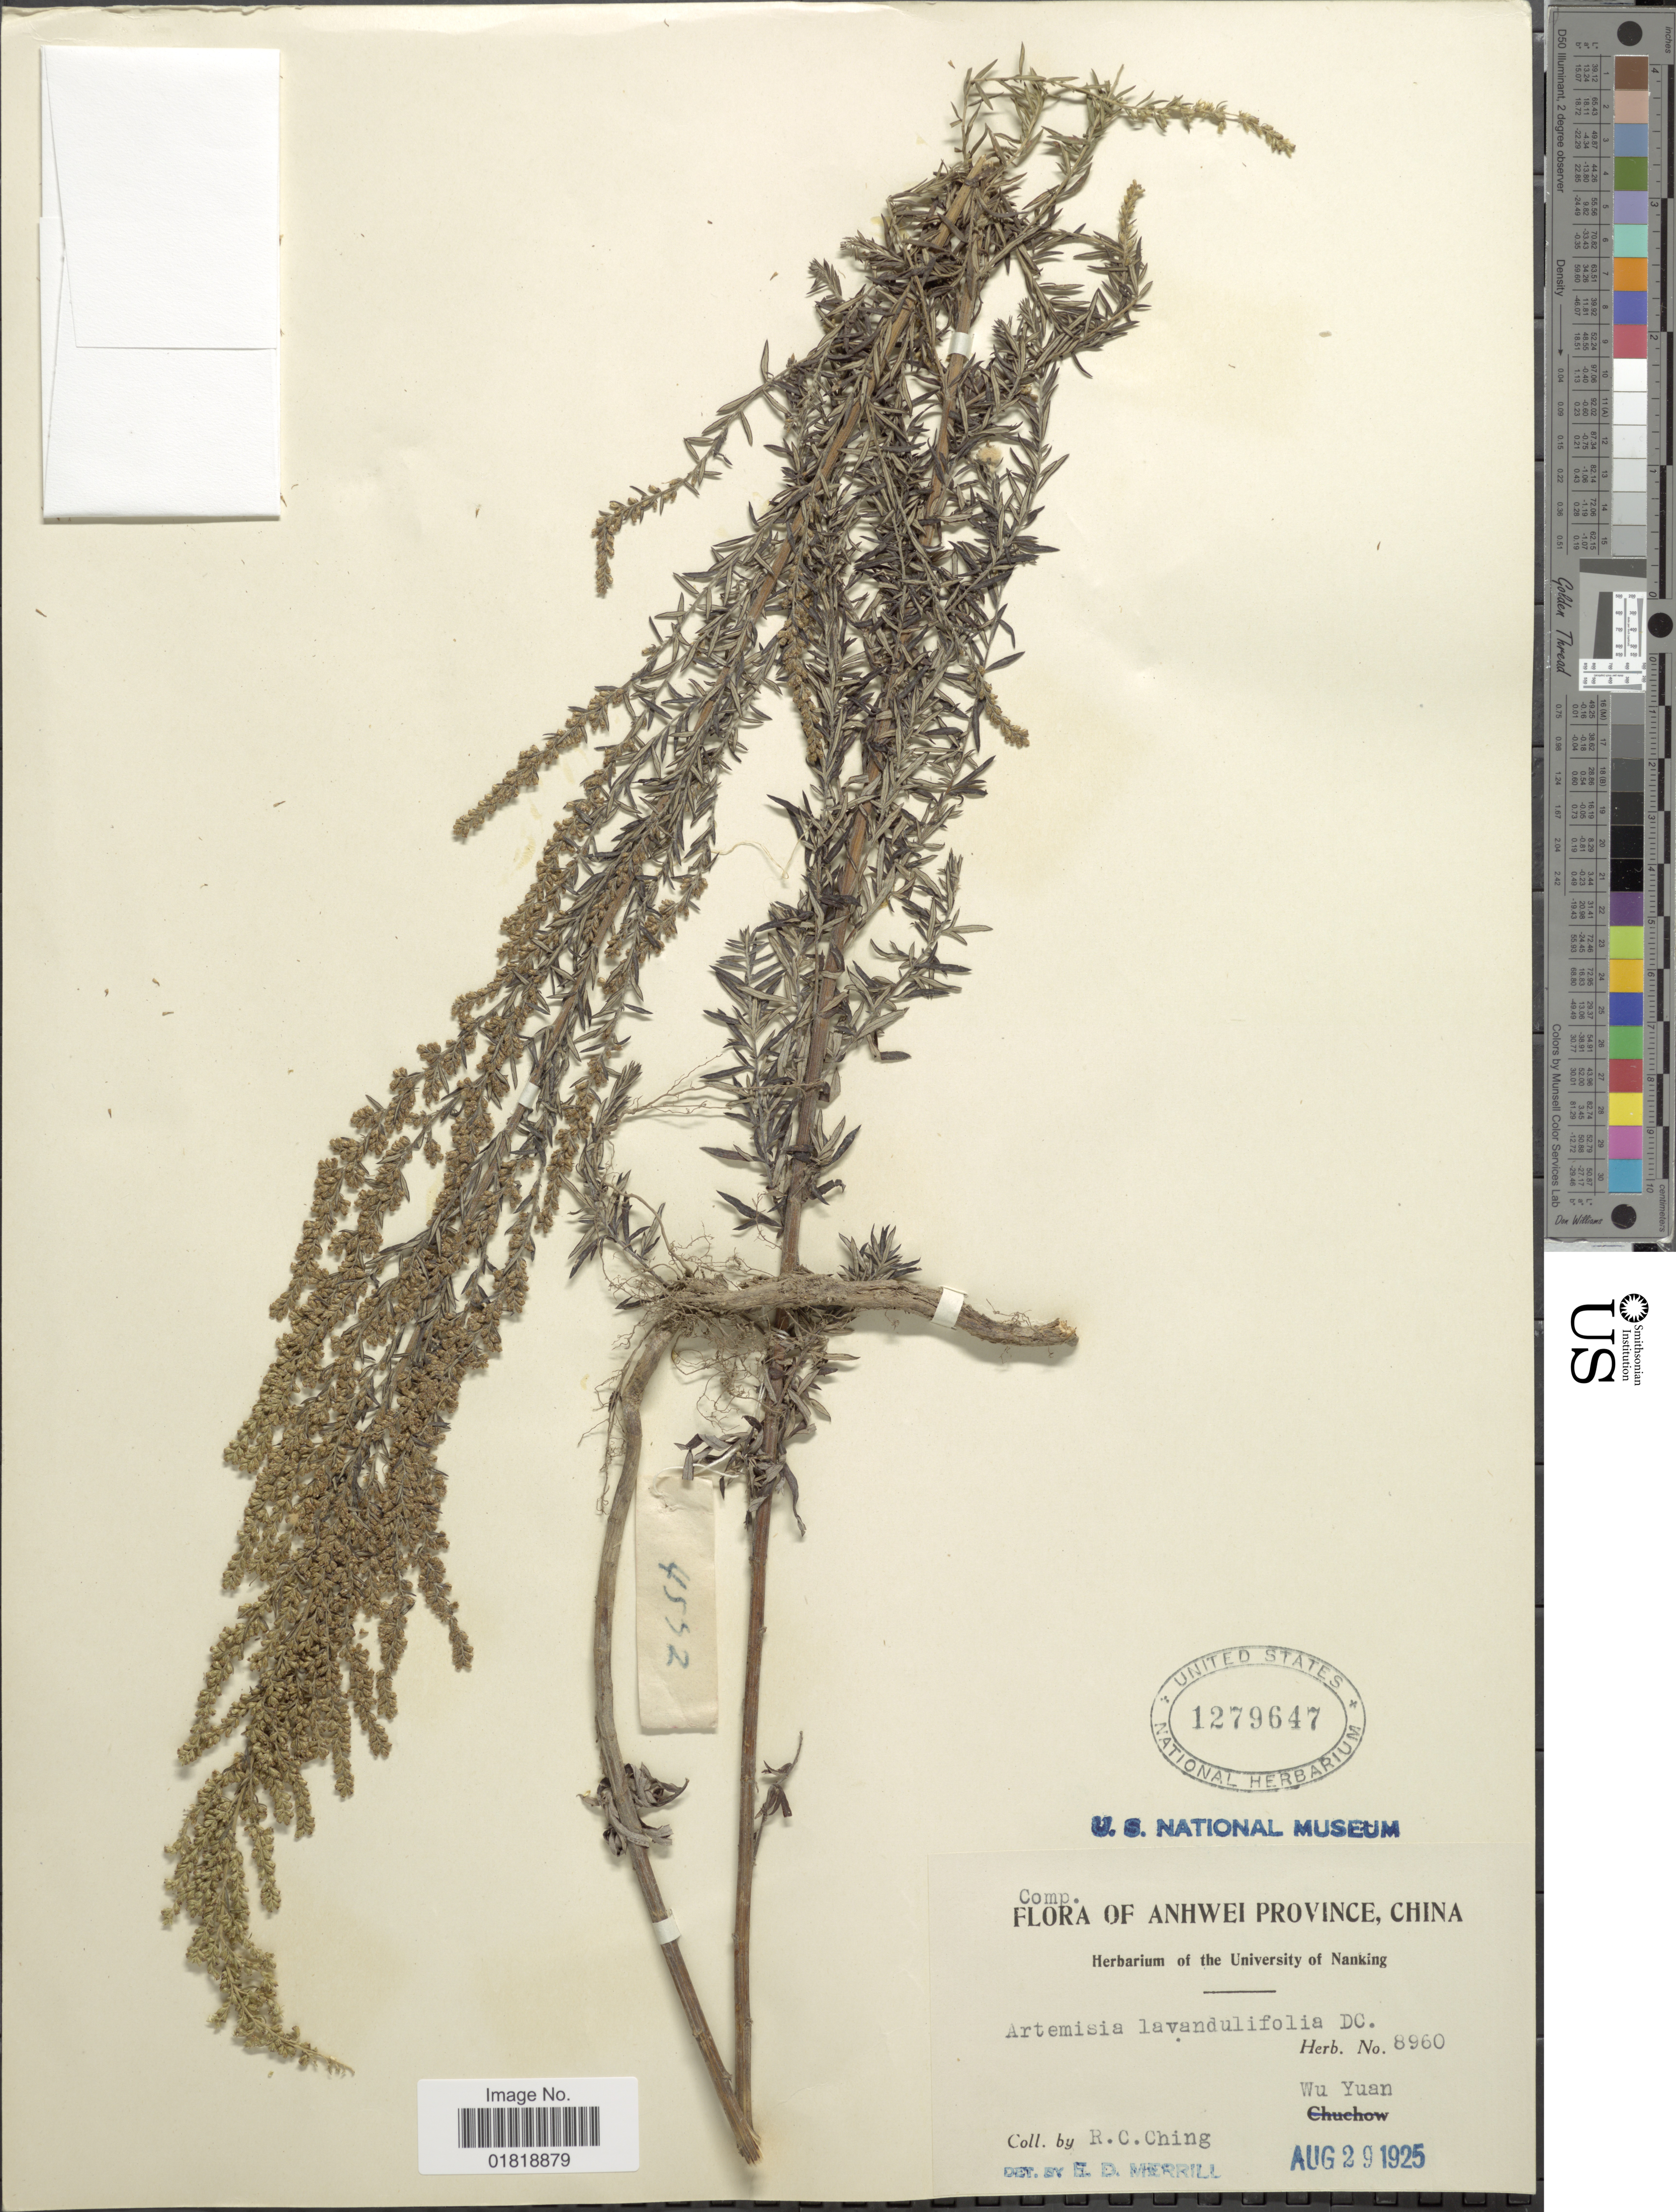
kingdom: Plantae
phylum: Tracheophyta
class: Magnoliopsida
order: Asterales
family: Asteraceae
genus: Artemisia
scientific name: Artemisia lavandulifolia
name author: DC. ex Besser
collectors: R. C. Ching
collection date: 1925-08-29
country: China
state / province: Anhui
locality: Wu Yuan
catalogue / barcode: US 1279647